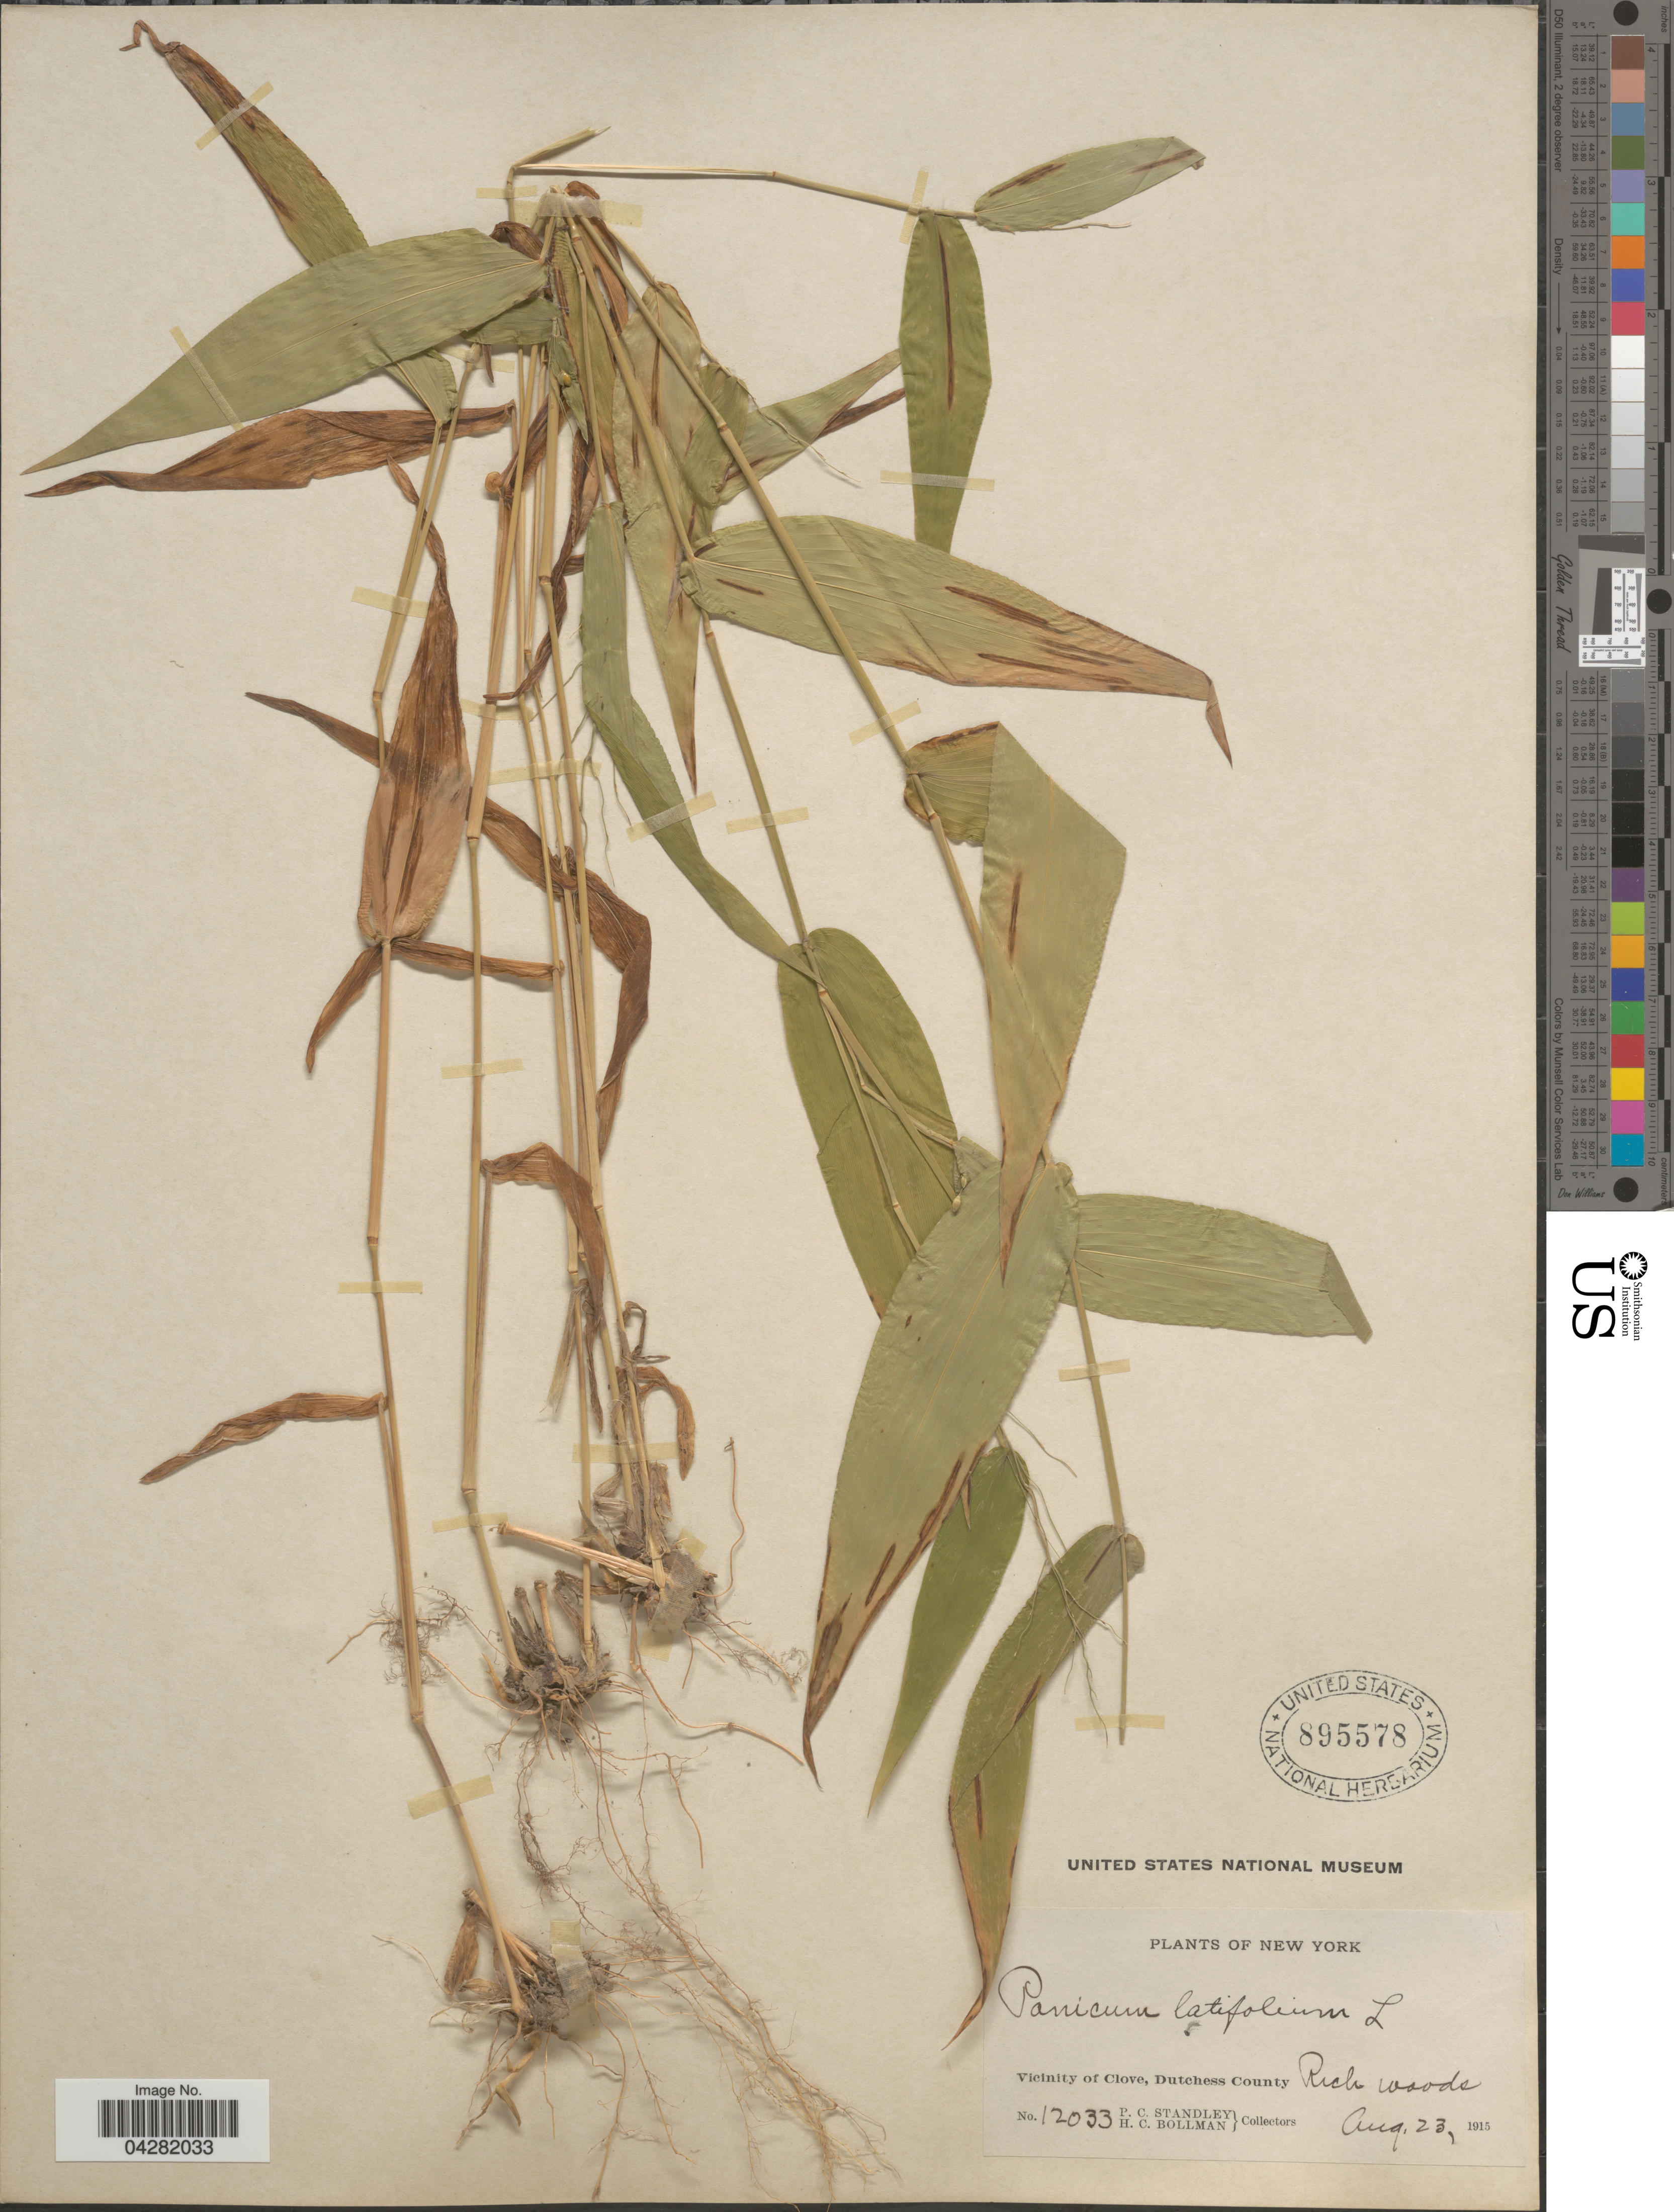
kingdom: Plantae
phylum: Tracheophyta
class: Liliopsida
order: Poales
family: Poaceae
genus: Dichanthelium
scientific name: Dichanthelium latifolium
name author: (L.) Harvill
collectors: P. C. Standley & H. C. Bollman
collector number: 12033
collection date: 1915-08-23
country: United States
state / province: New York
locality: Vicinity of Clove, Dutchess County.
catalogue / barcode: US 895578